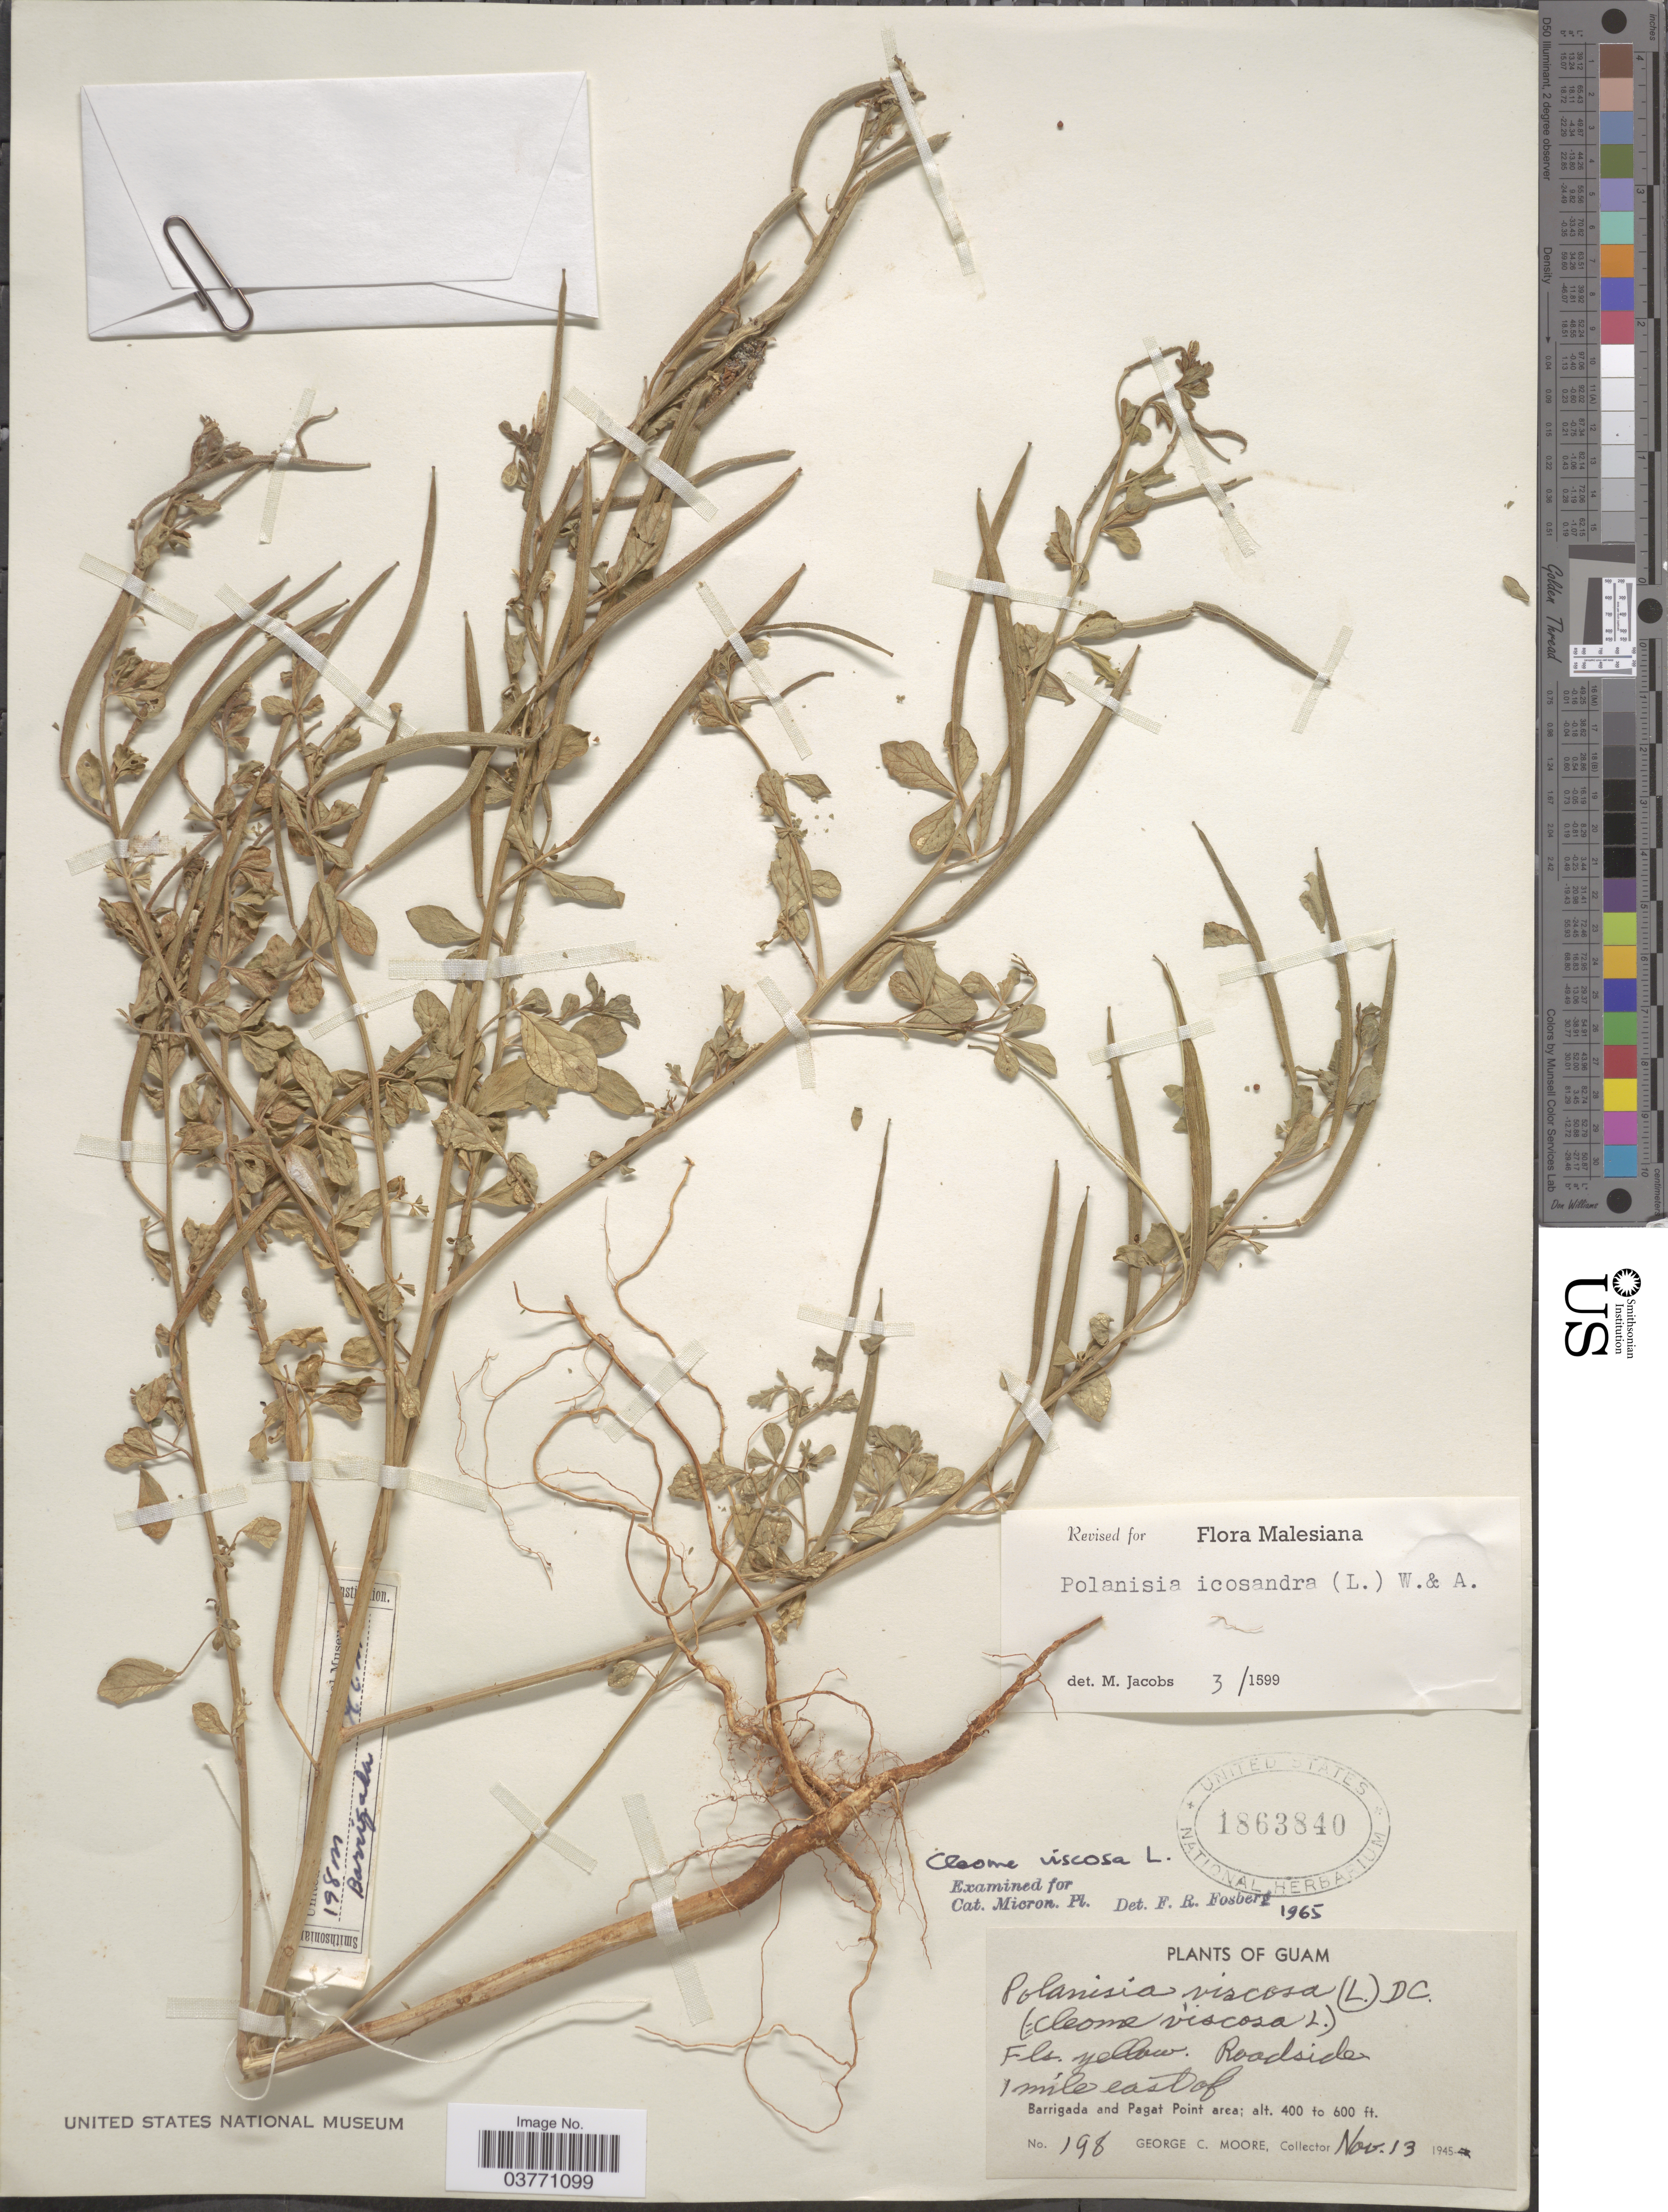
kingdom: Plantae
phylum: Tracheophyta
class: Magnoliopsida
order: Brassicales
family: Cleomaceae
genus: Arivela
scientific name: Arivela viscosa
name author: (L.) Raf.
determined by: Wagner, W. L., (BOT), Smithsonian Institution - National Museum of Natural History (UNITED STATES)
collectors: G. C. Moore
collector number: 198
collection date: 1945-11-13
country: Guam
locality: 1 mile east of Barrigada and Pagat Point area.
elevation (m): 122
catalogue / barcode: US 1863840